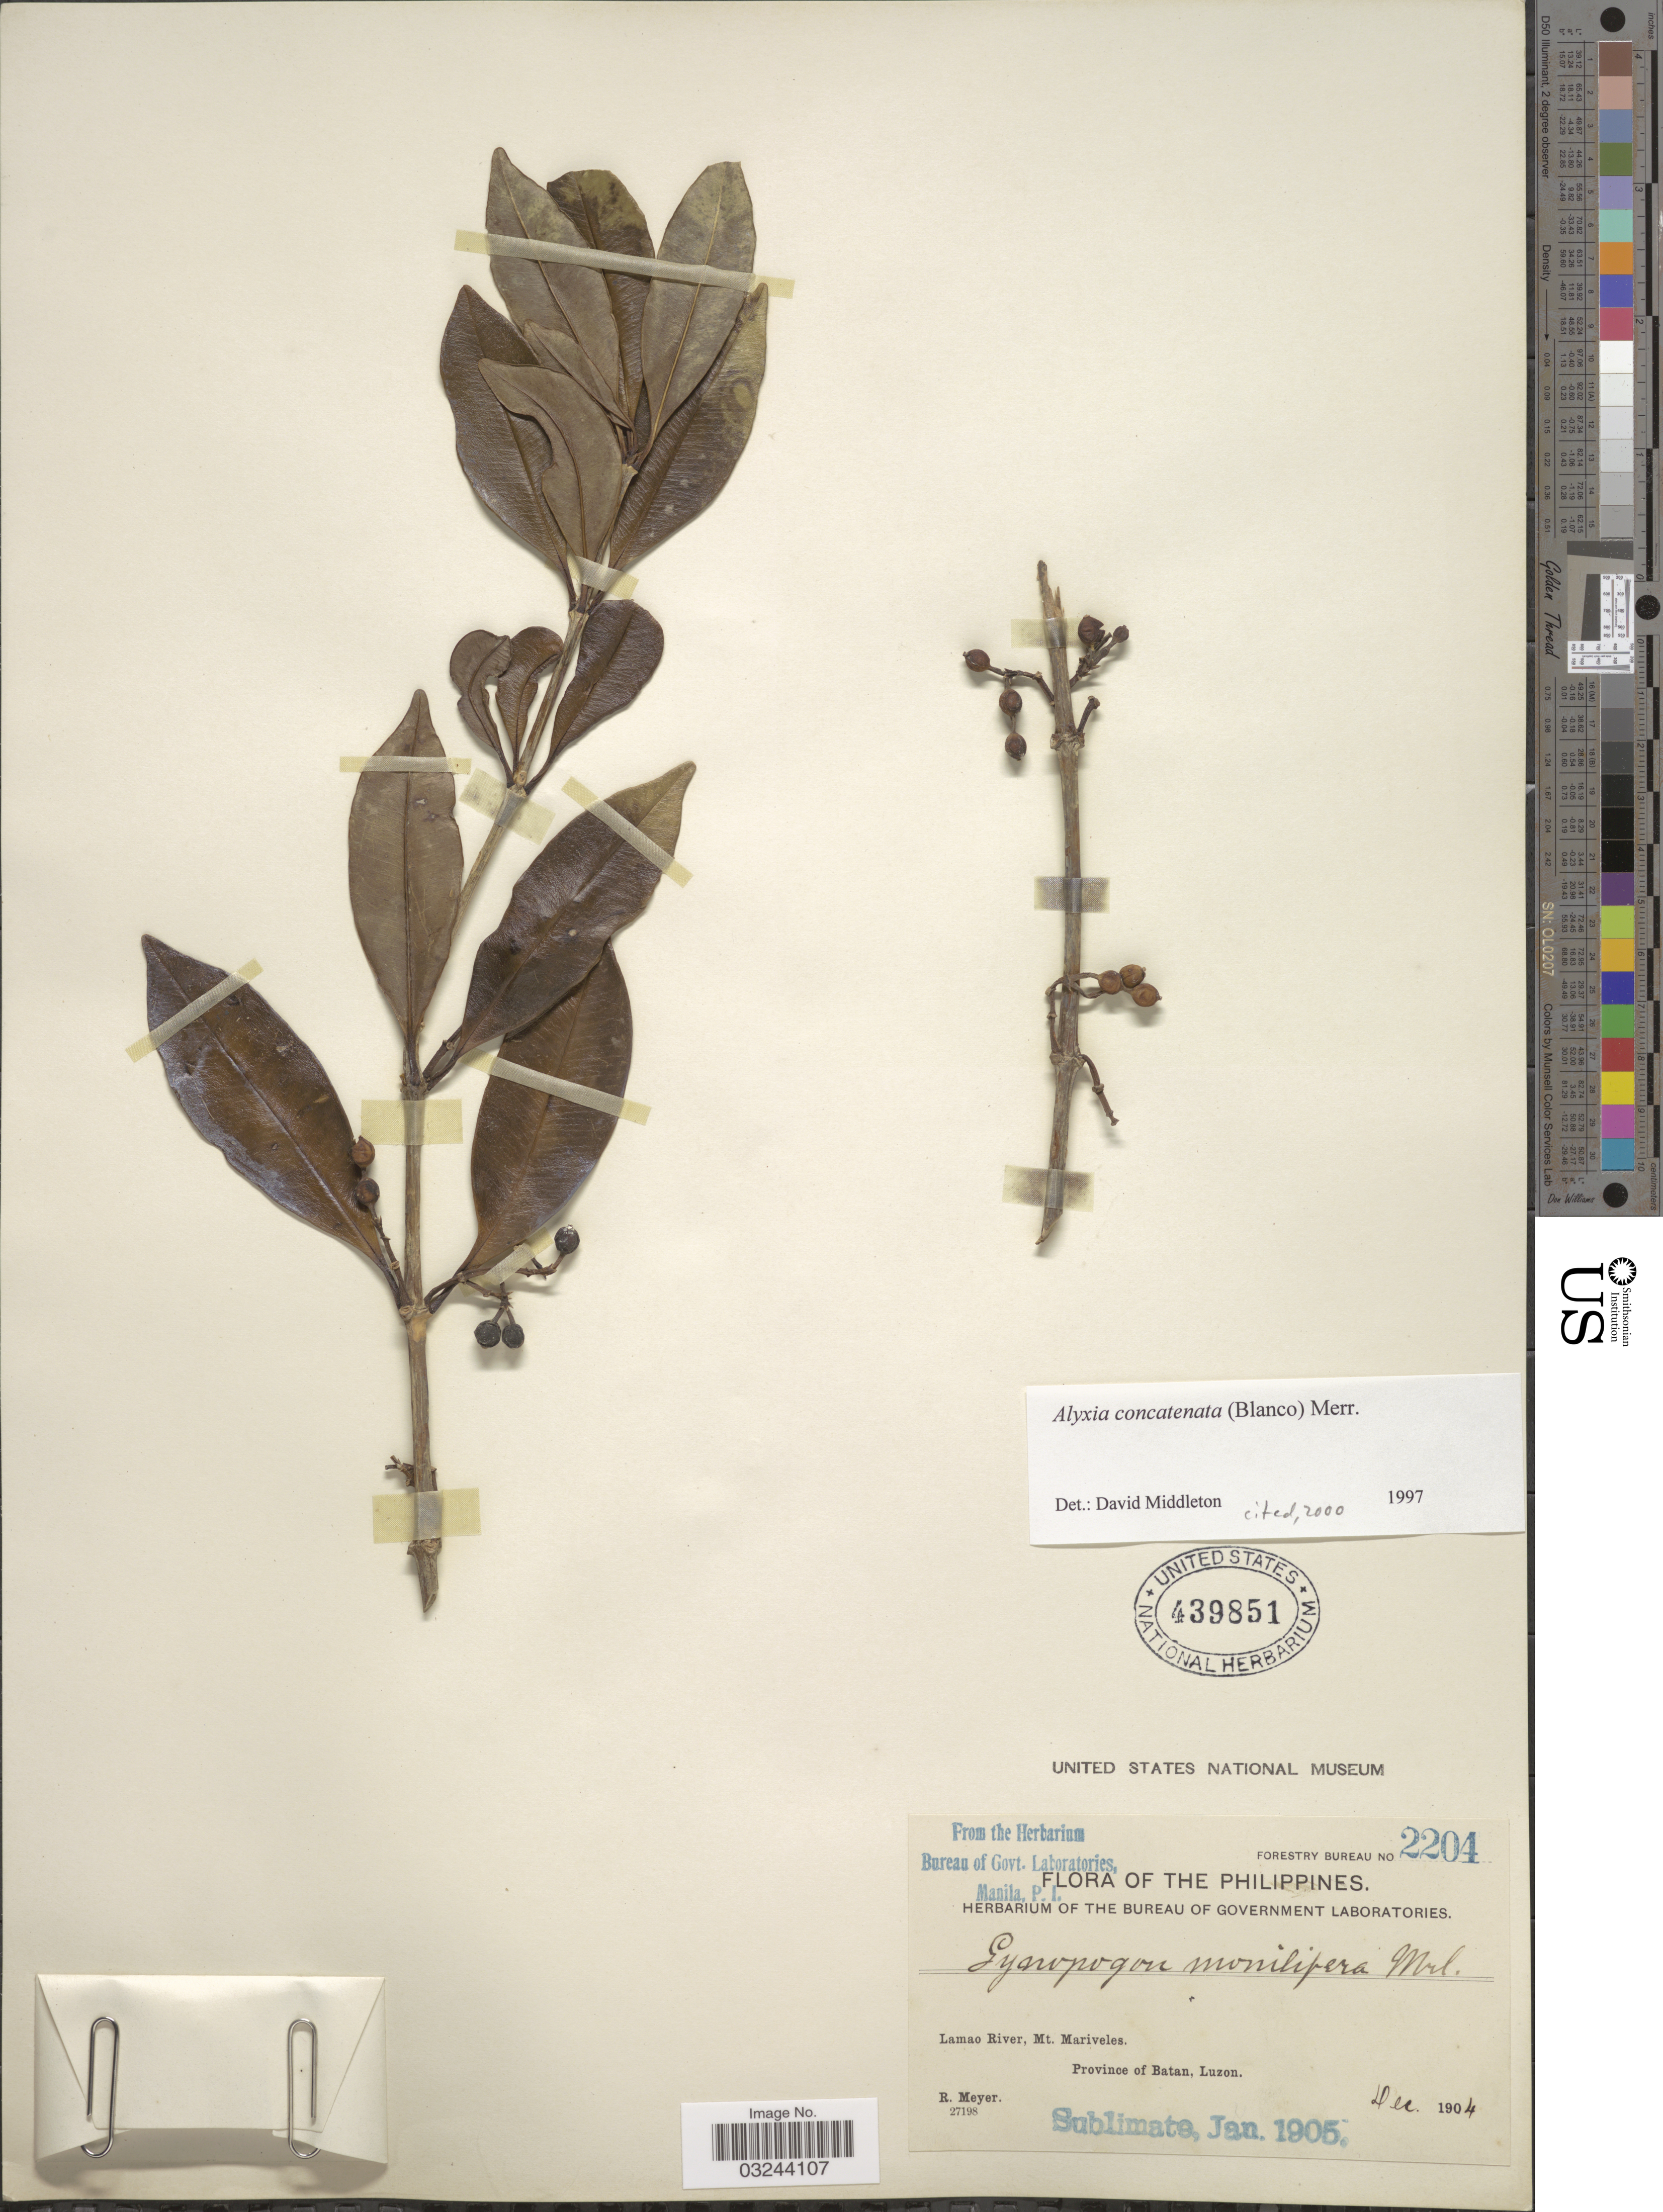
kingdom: Plantae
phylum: Tracheophyta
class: Magnoliopsida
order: Gentianales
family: Apocynaceae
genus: Alyxia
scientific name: Alyxia concatenata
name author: (Blanco) Merr.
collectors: R. Meyer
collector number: Forestry Bureau 2204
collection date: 1904-12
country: Philippines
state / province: Cagayan Valley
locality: Lamao River, Mt. Mariveles. Province of Batan, Luzon.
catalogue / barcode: US 439851